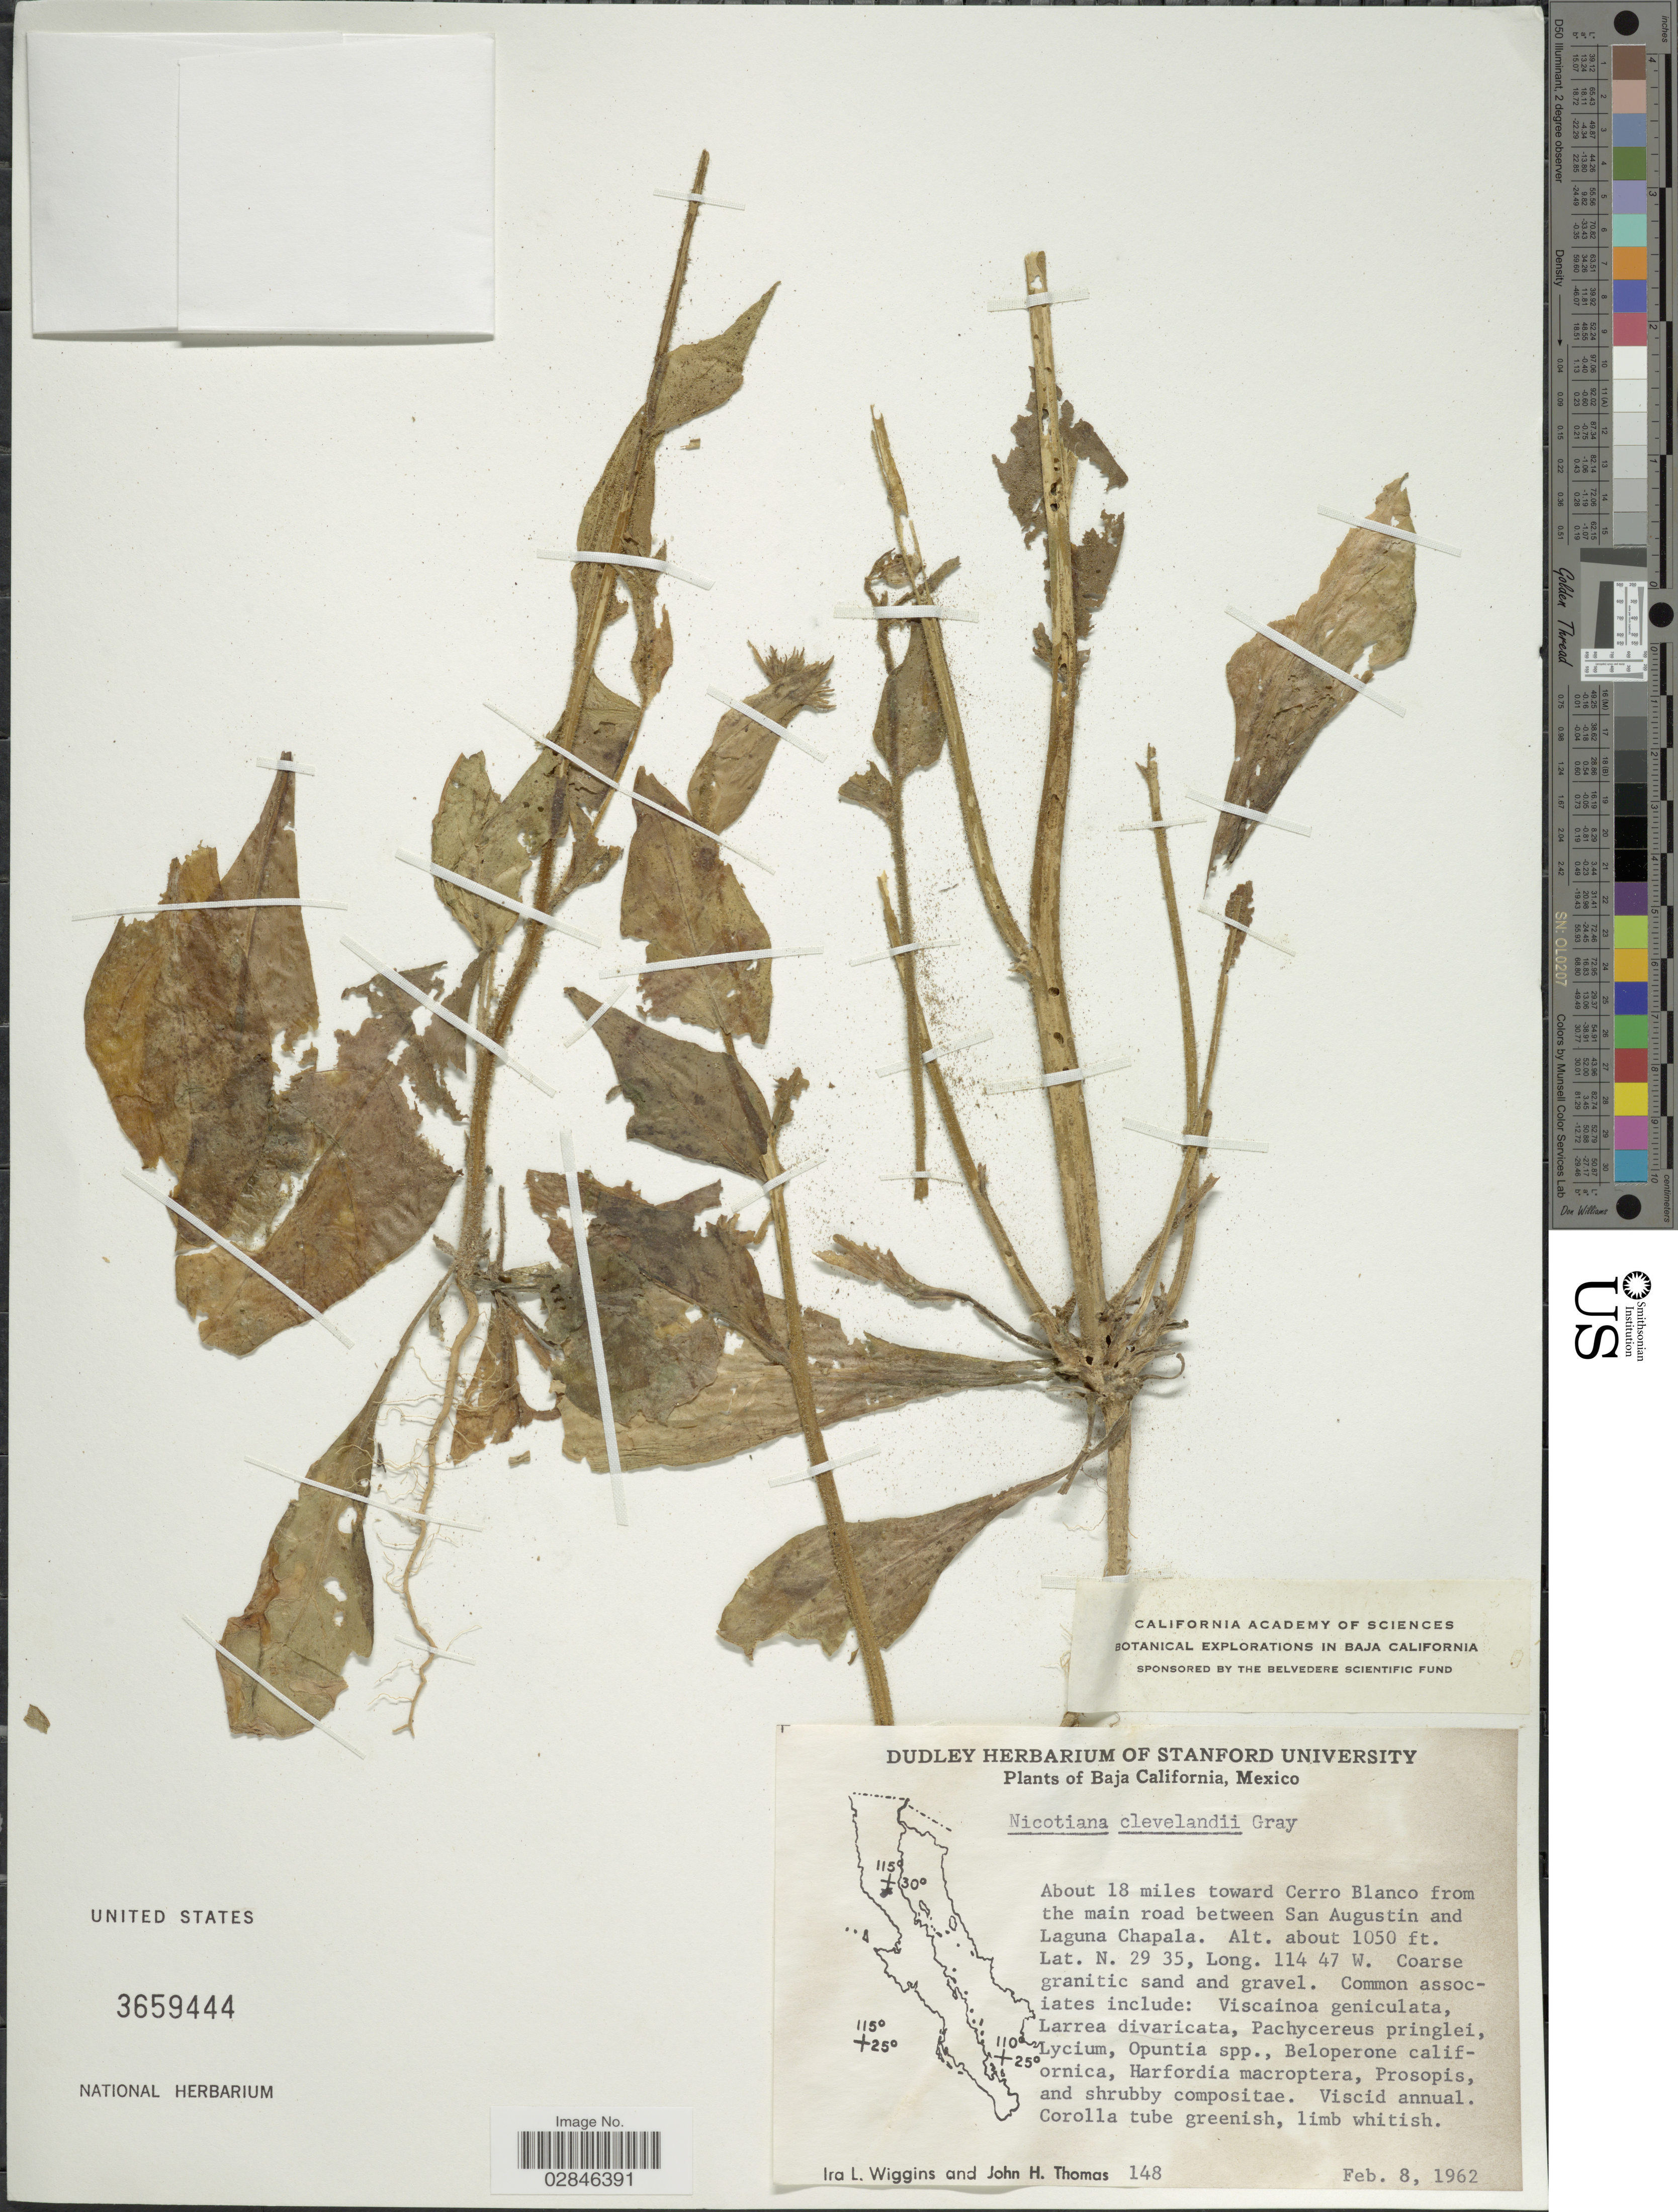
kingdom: Plantae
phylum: Tracheophyta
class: Magnoliopsida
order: Solanales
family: Solanaceae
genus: Nicotiana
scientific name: Nicotiana clevelandii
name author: A. Gray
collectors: I. L. Wiggins & J. H. Thomas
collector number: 148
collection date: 1962-02-08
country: Mexico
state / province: Baja California Sur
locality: About 18 miles toward Cerro Blanco from the main road between San Augustin and Laguna Chapala.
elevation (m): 1050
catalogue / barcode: US 3659444